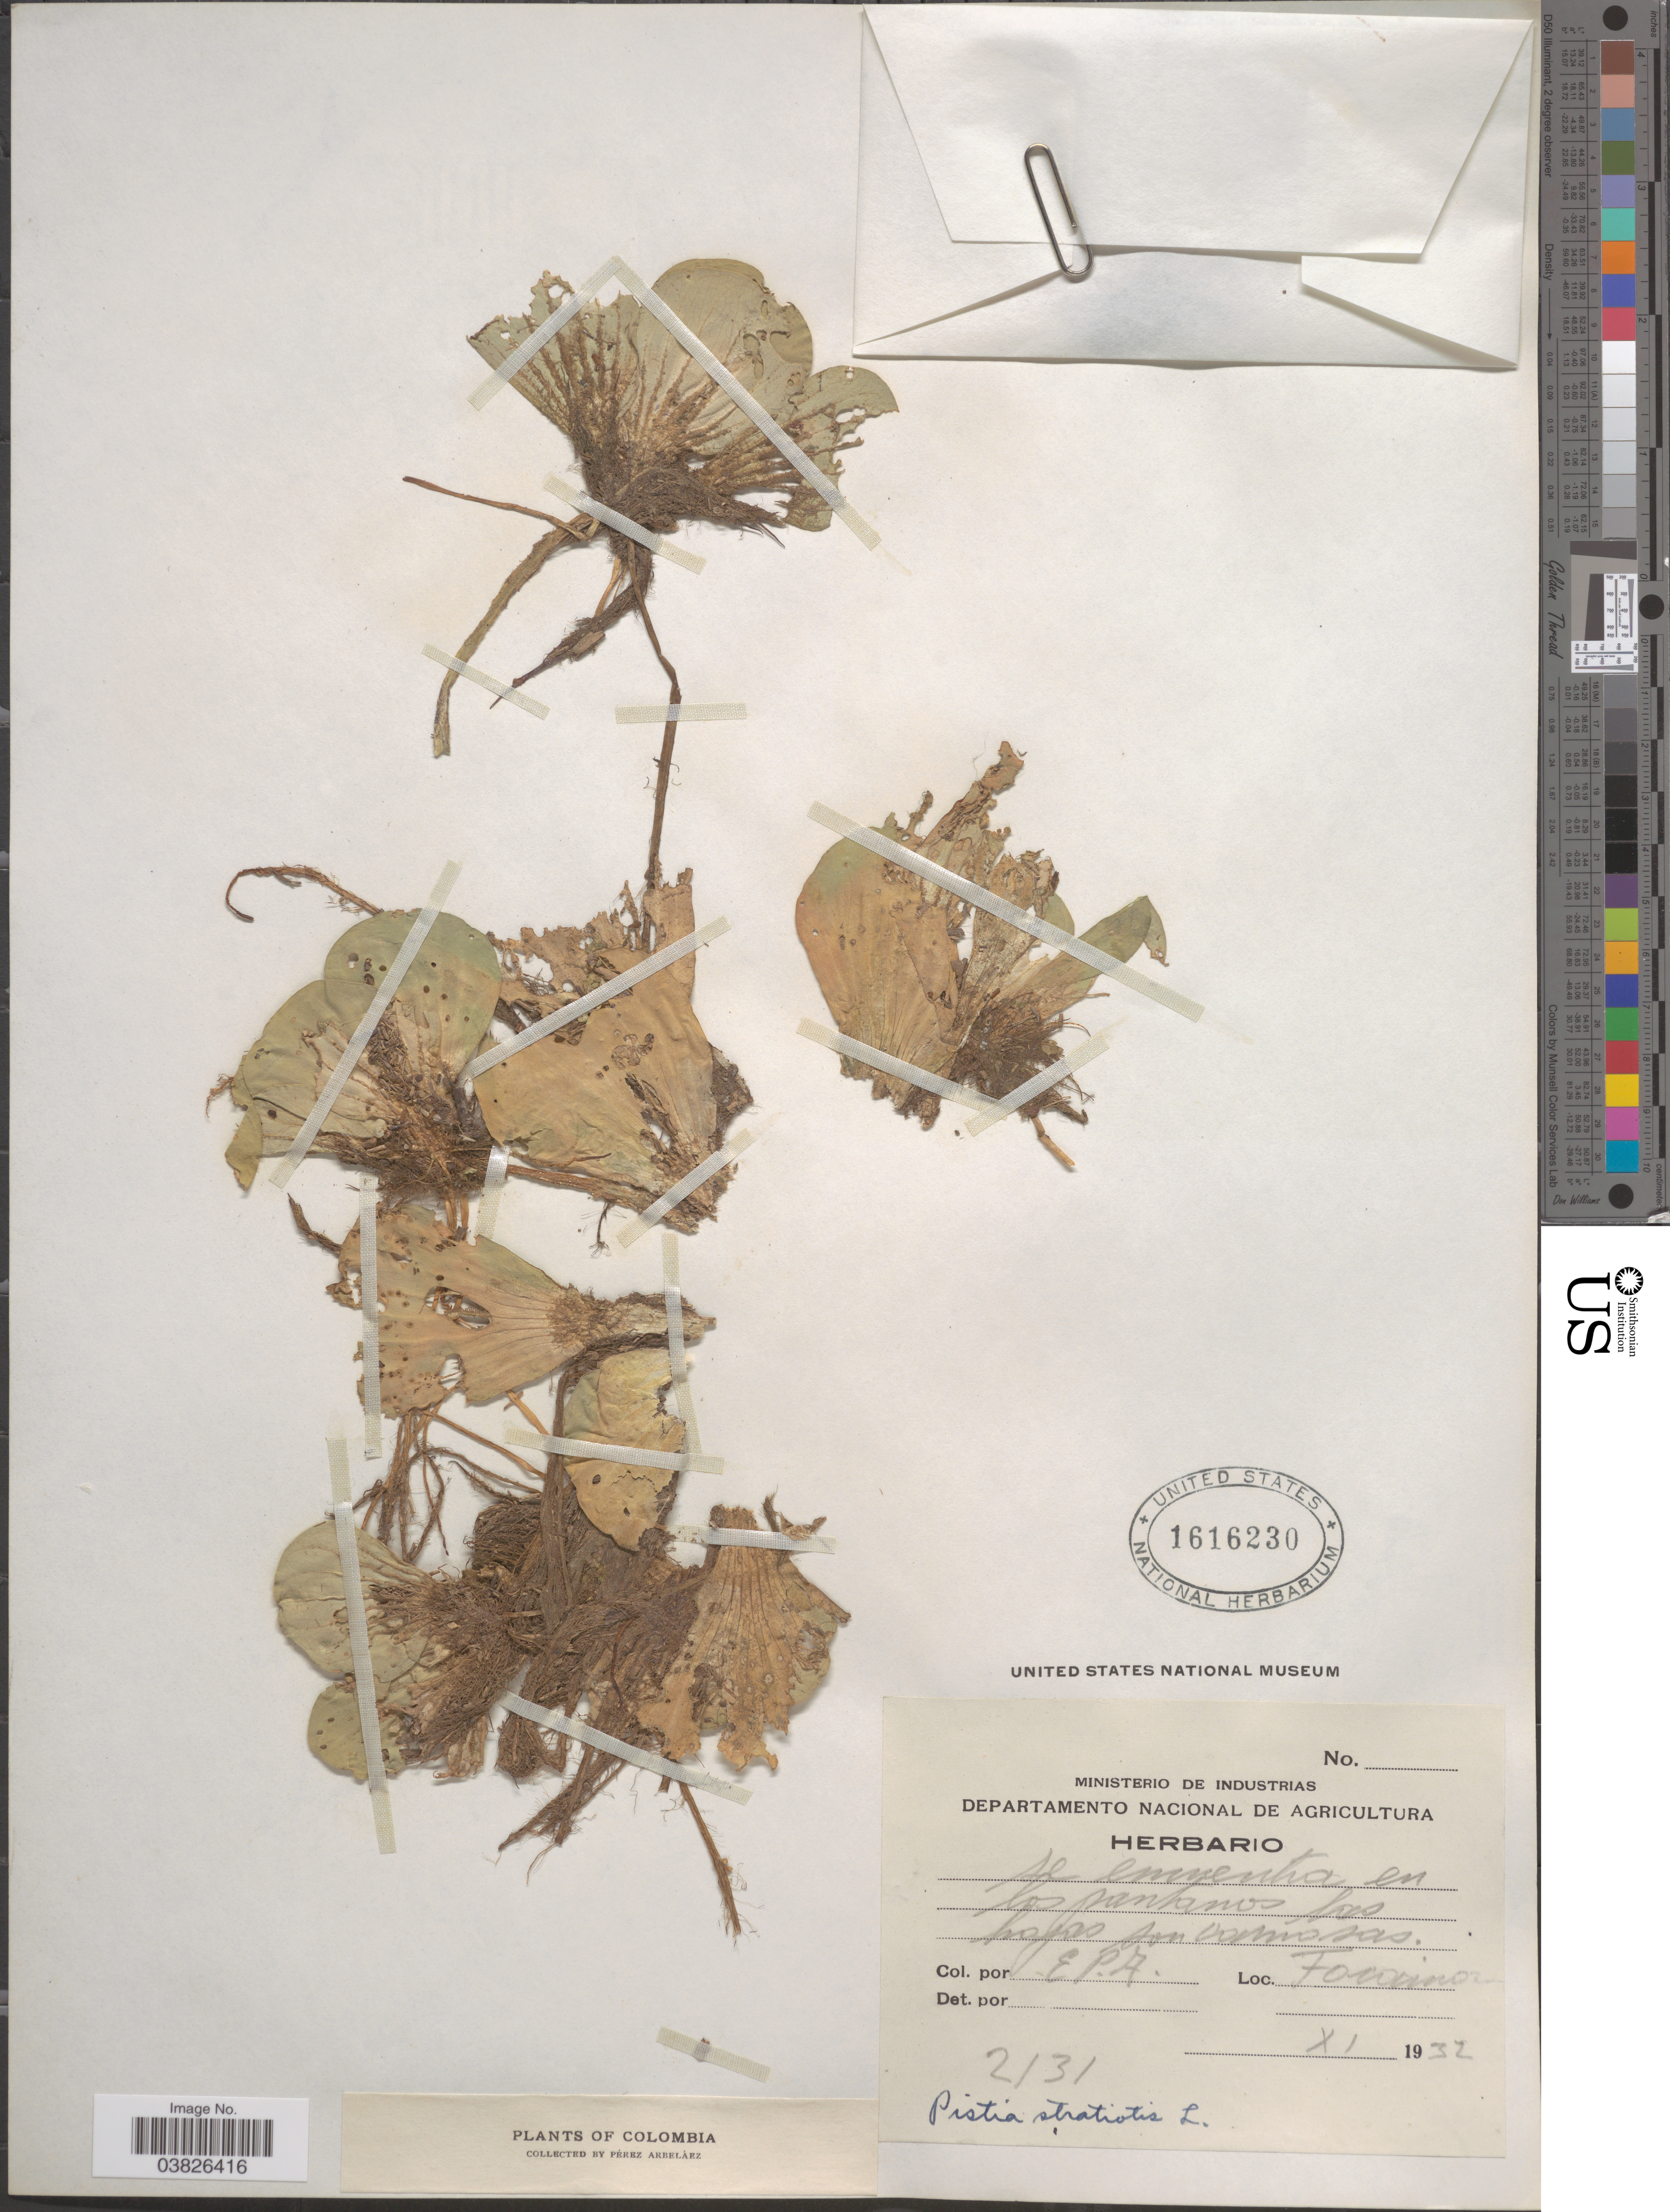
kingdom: Plantae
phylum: Tracheophyta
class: Liliopsida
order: Alismatales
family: Araceae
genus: Pistia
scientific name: Pistia stratiotes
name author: L.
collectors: E. Pérez Arbeláez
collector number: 2131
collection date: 1932-11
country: Colombia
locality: Tocaima.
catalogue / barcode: US 1616230